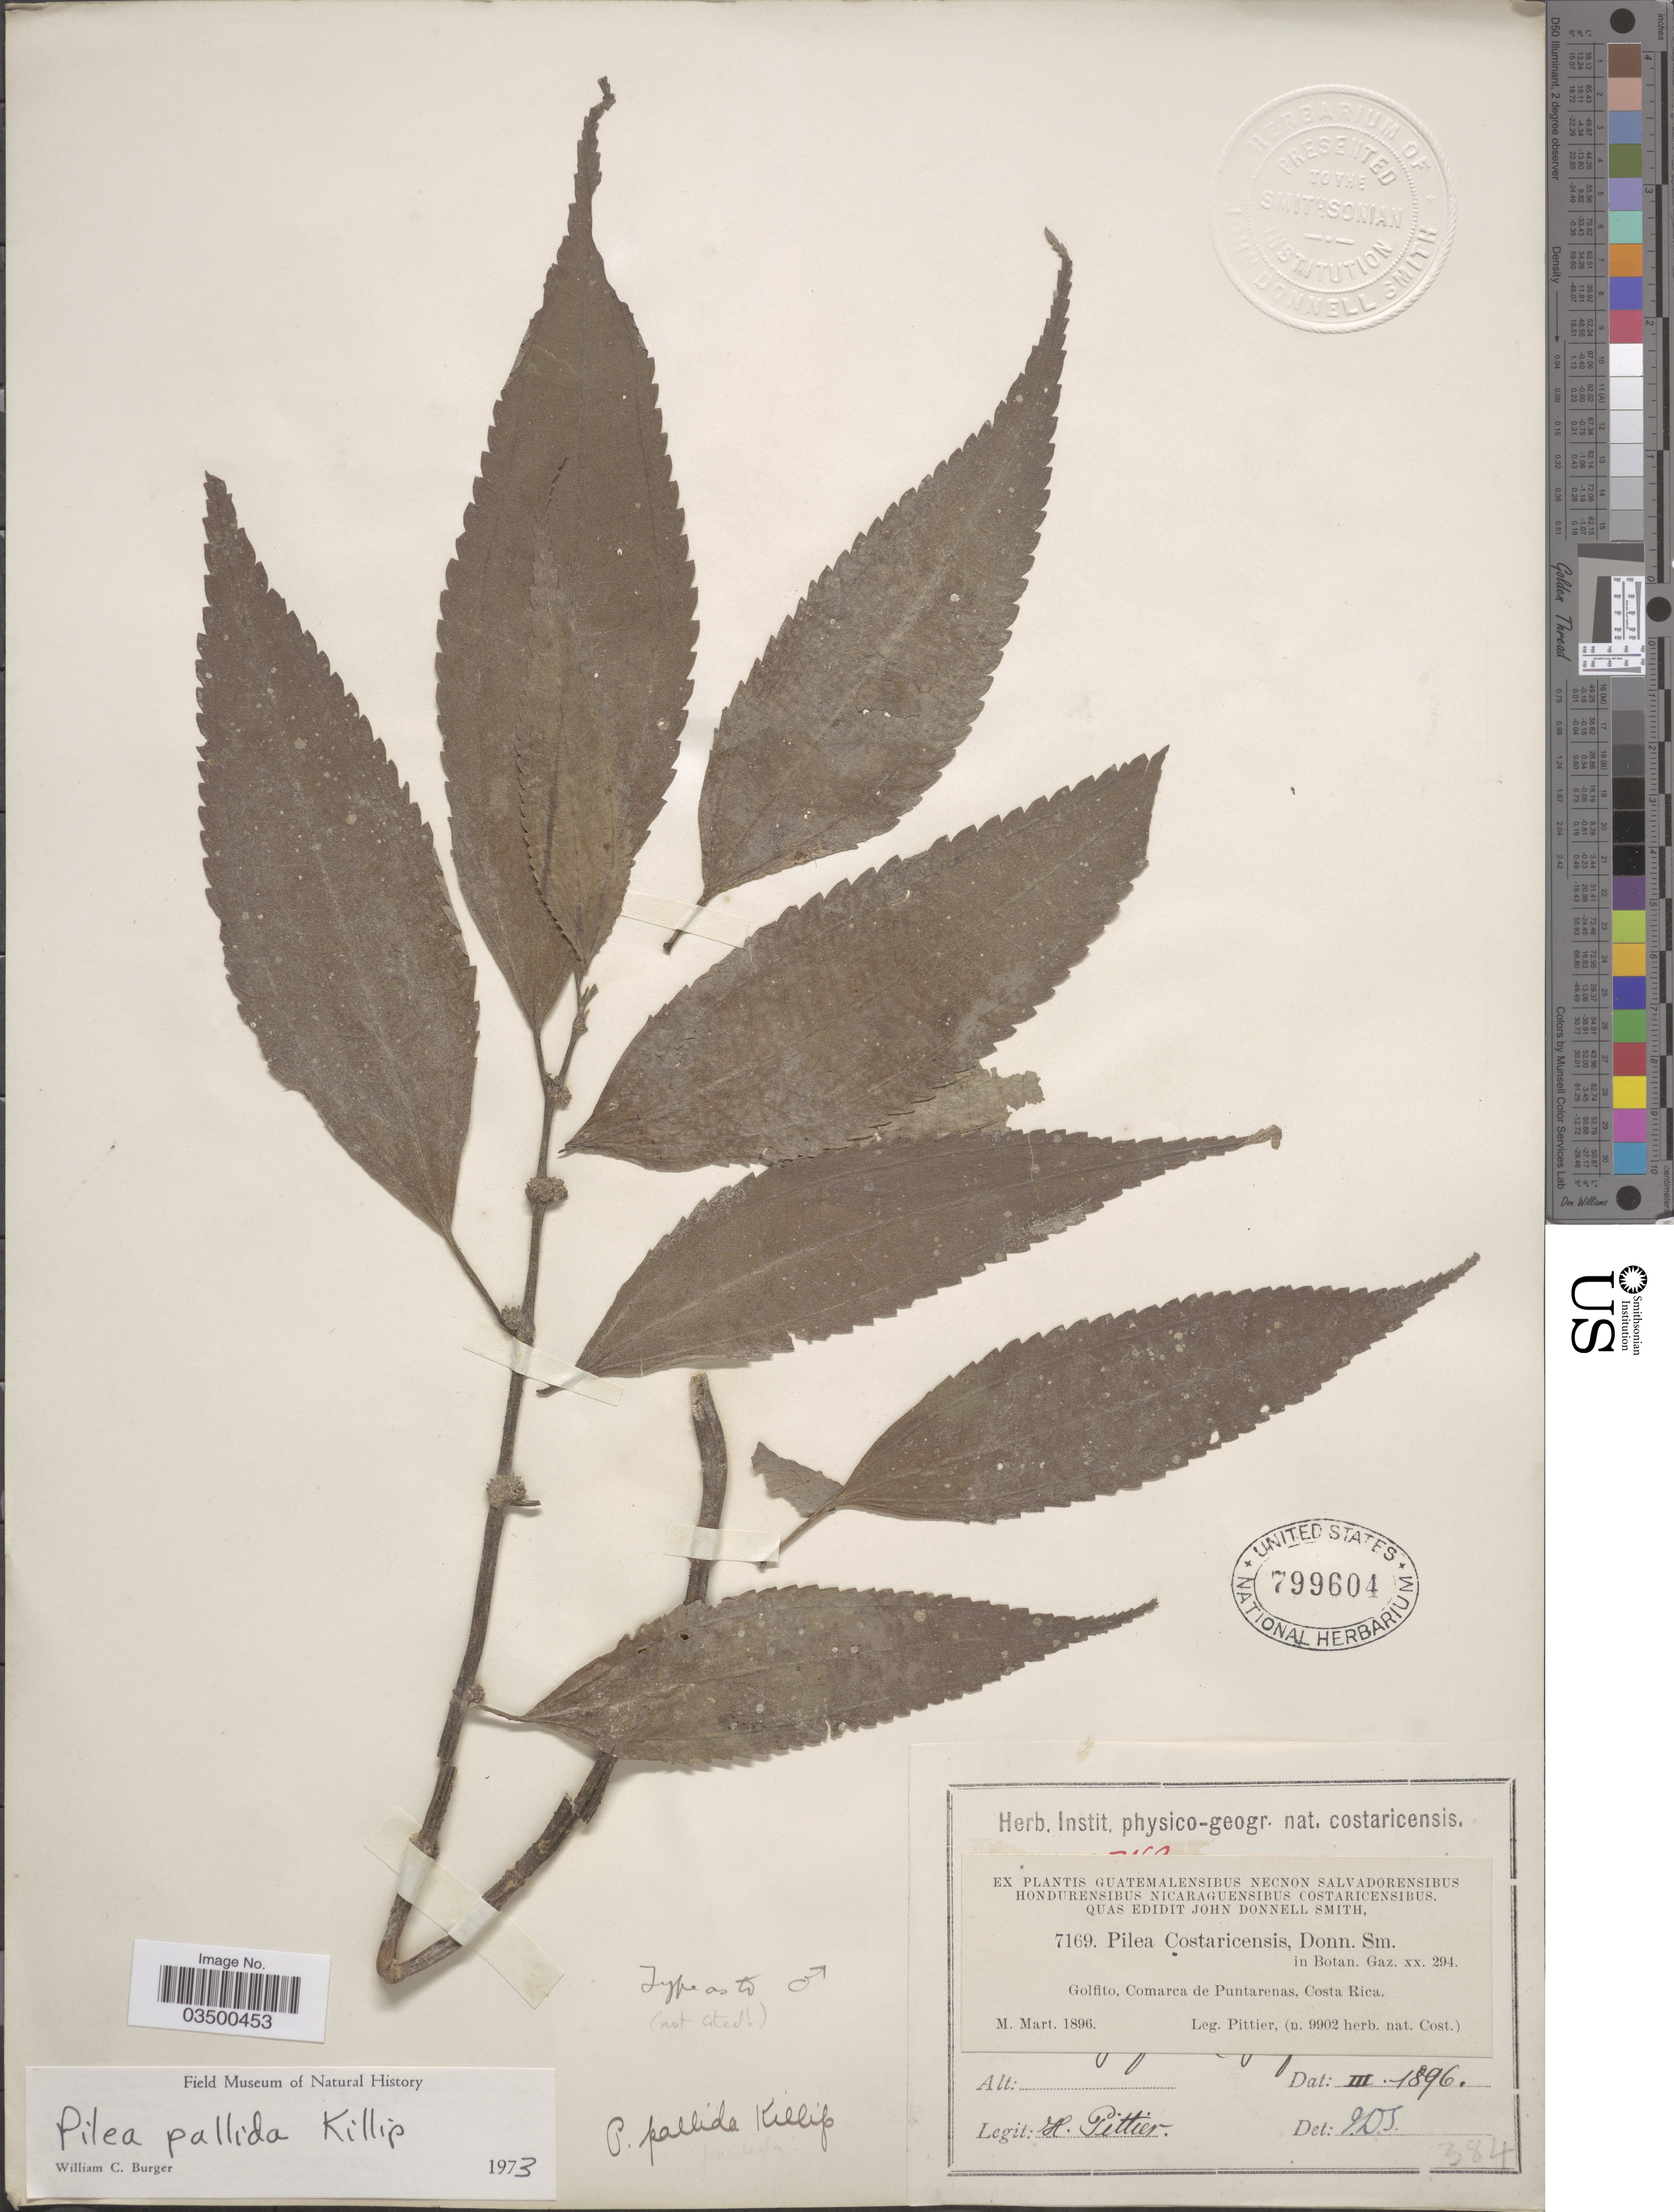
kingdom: Plantae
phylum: Tracheophyta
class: Magnoliopsida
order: Rosales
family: Urticaceae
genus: Pilea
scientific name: Pilea pallida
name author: Killip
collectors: H. F. Pittier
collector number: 7169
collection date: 1896-03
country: Costa Rica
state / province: Puntarenas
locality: Golfito, Comarca de Puntarenas.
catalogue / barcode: US 799604